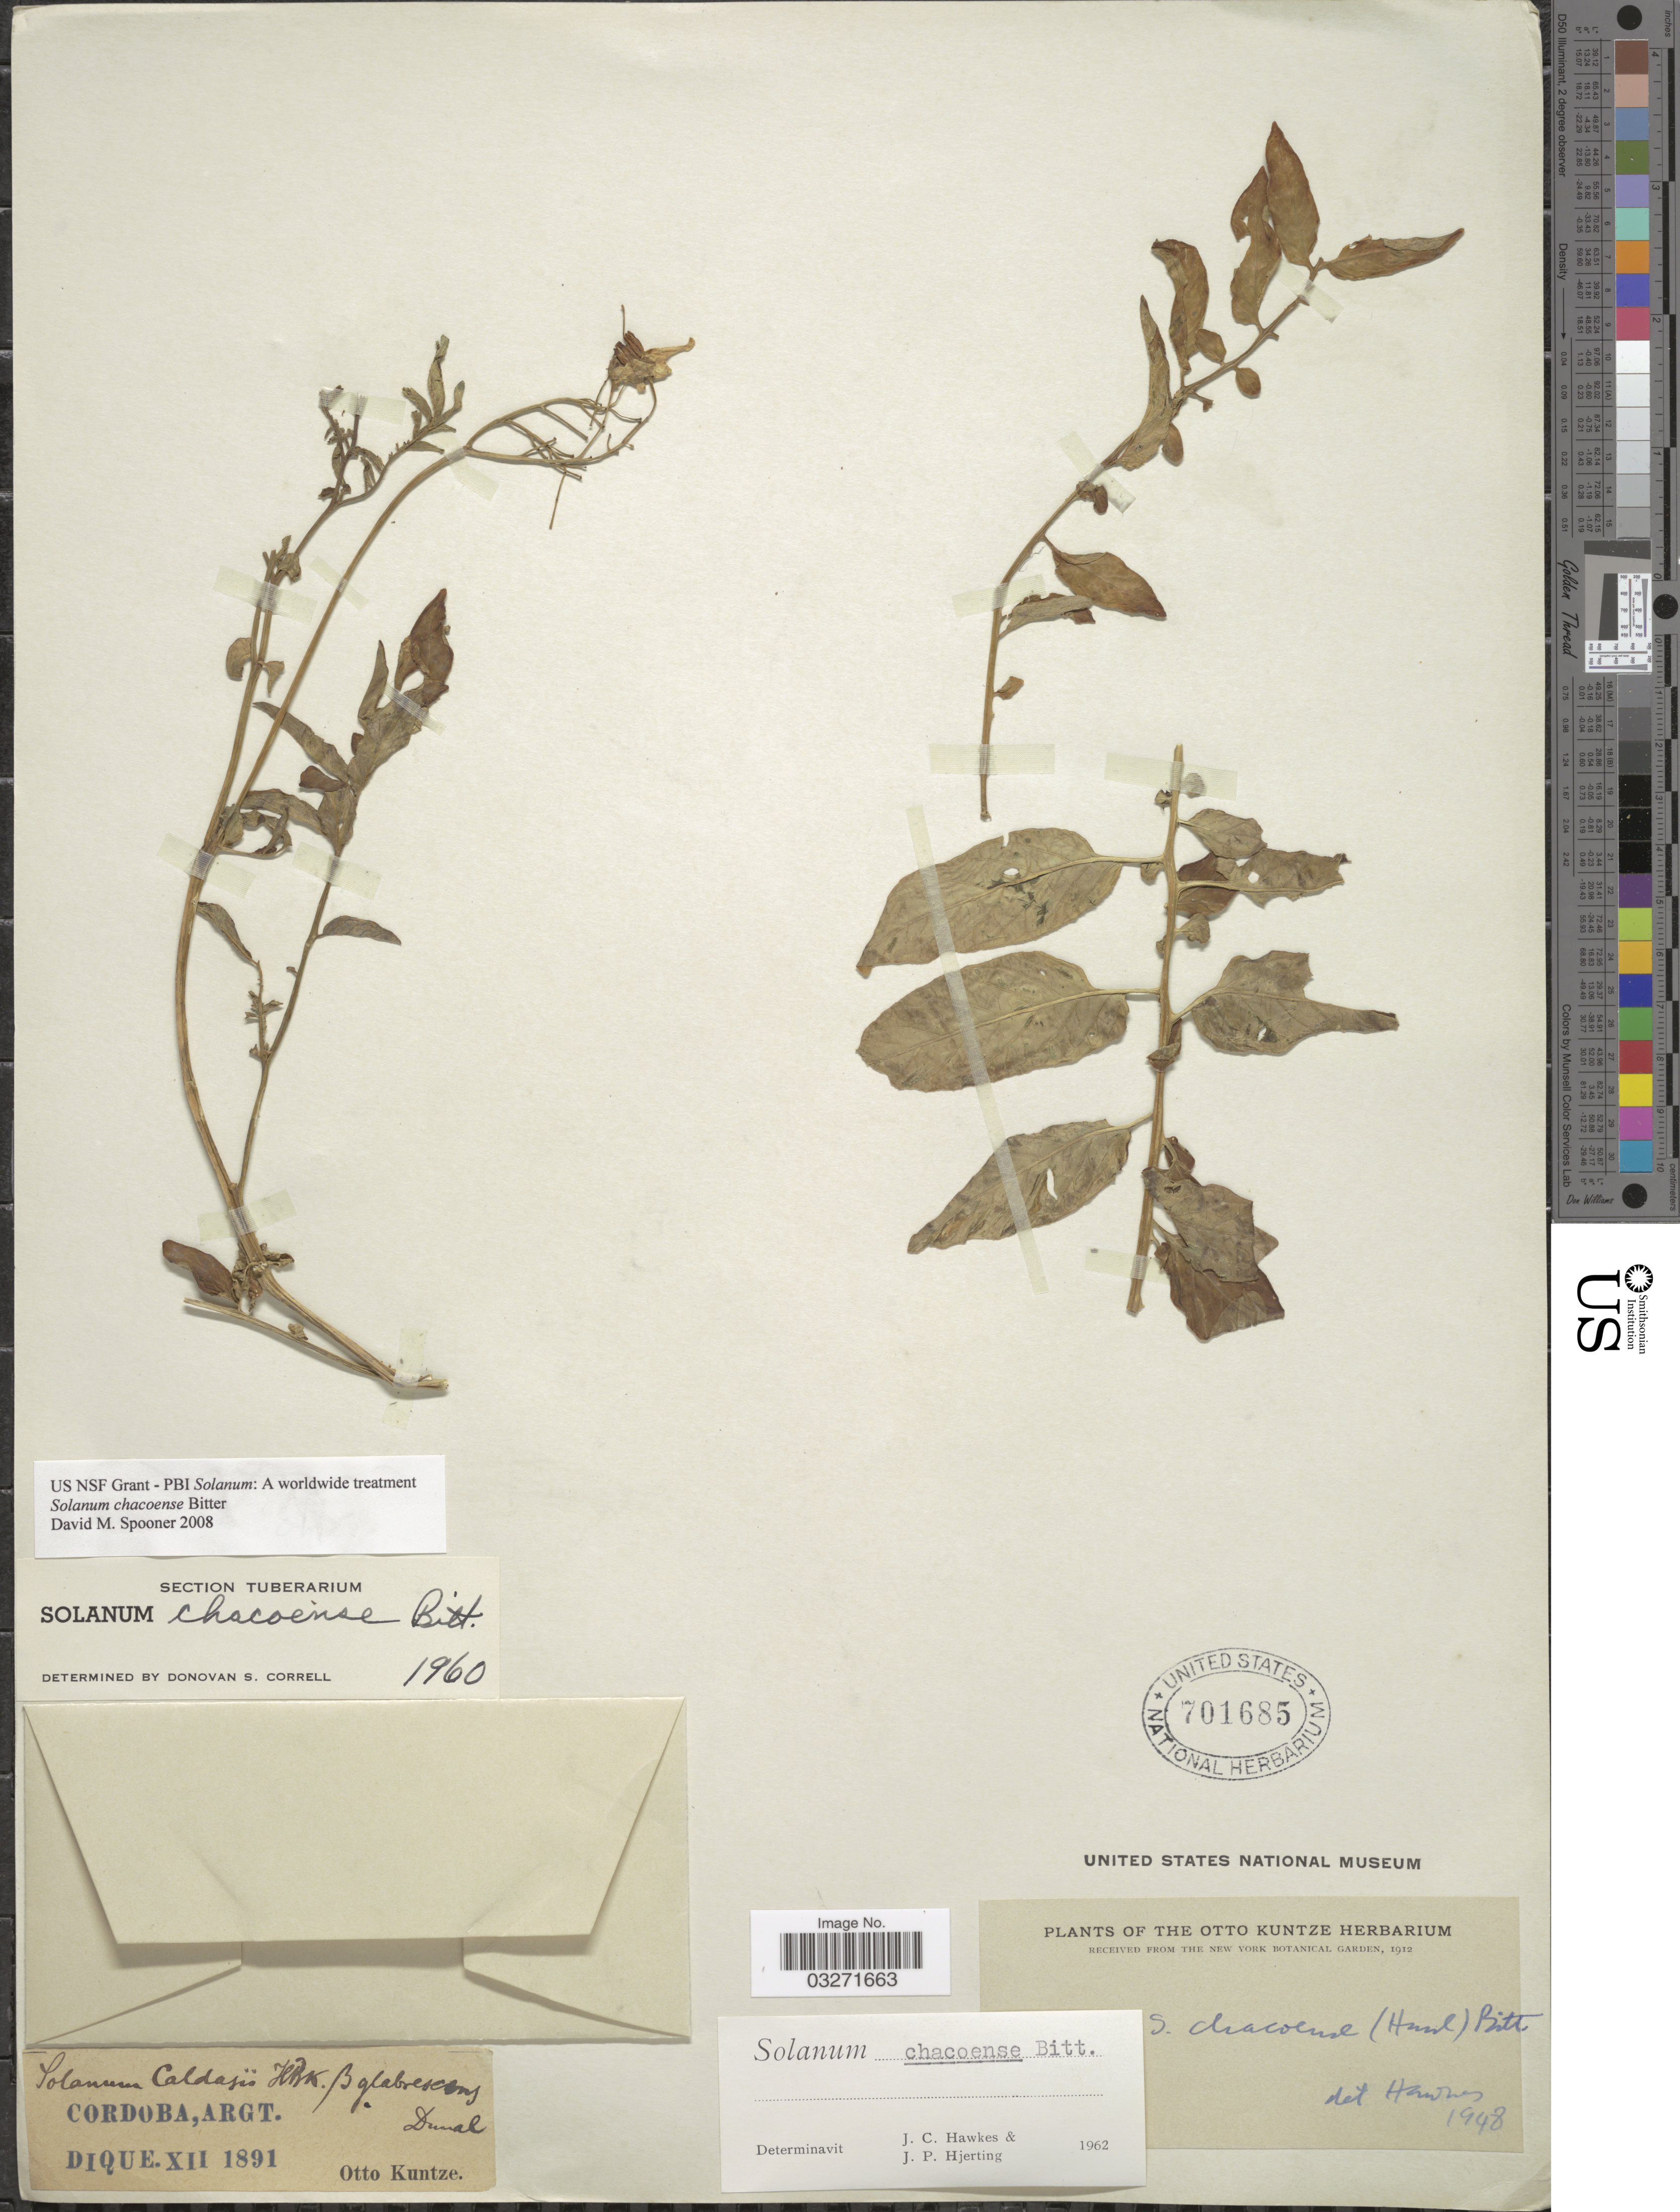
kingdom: Plantae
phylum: Tracheophyta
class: Magnoliopsida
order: Solanales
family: Solanaceae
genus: Solanum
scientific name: Solanum chacoense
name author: Bitt.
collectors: C.E.O. Kuntze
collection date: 1891-12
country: Argentina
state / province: Cordoba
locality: Dique.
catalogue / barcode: US 701685